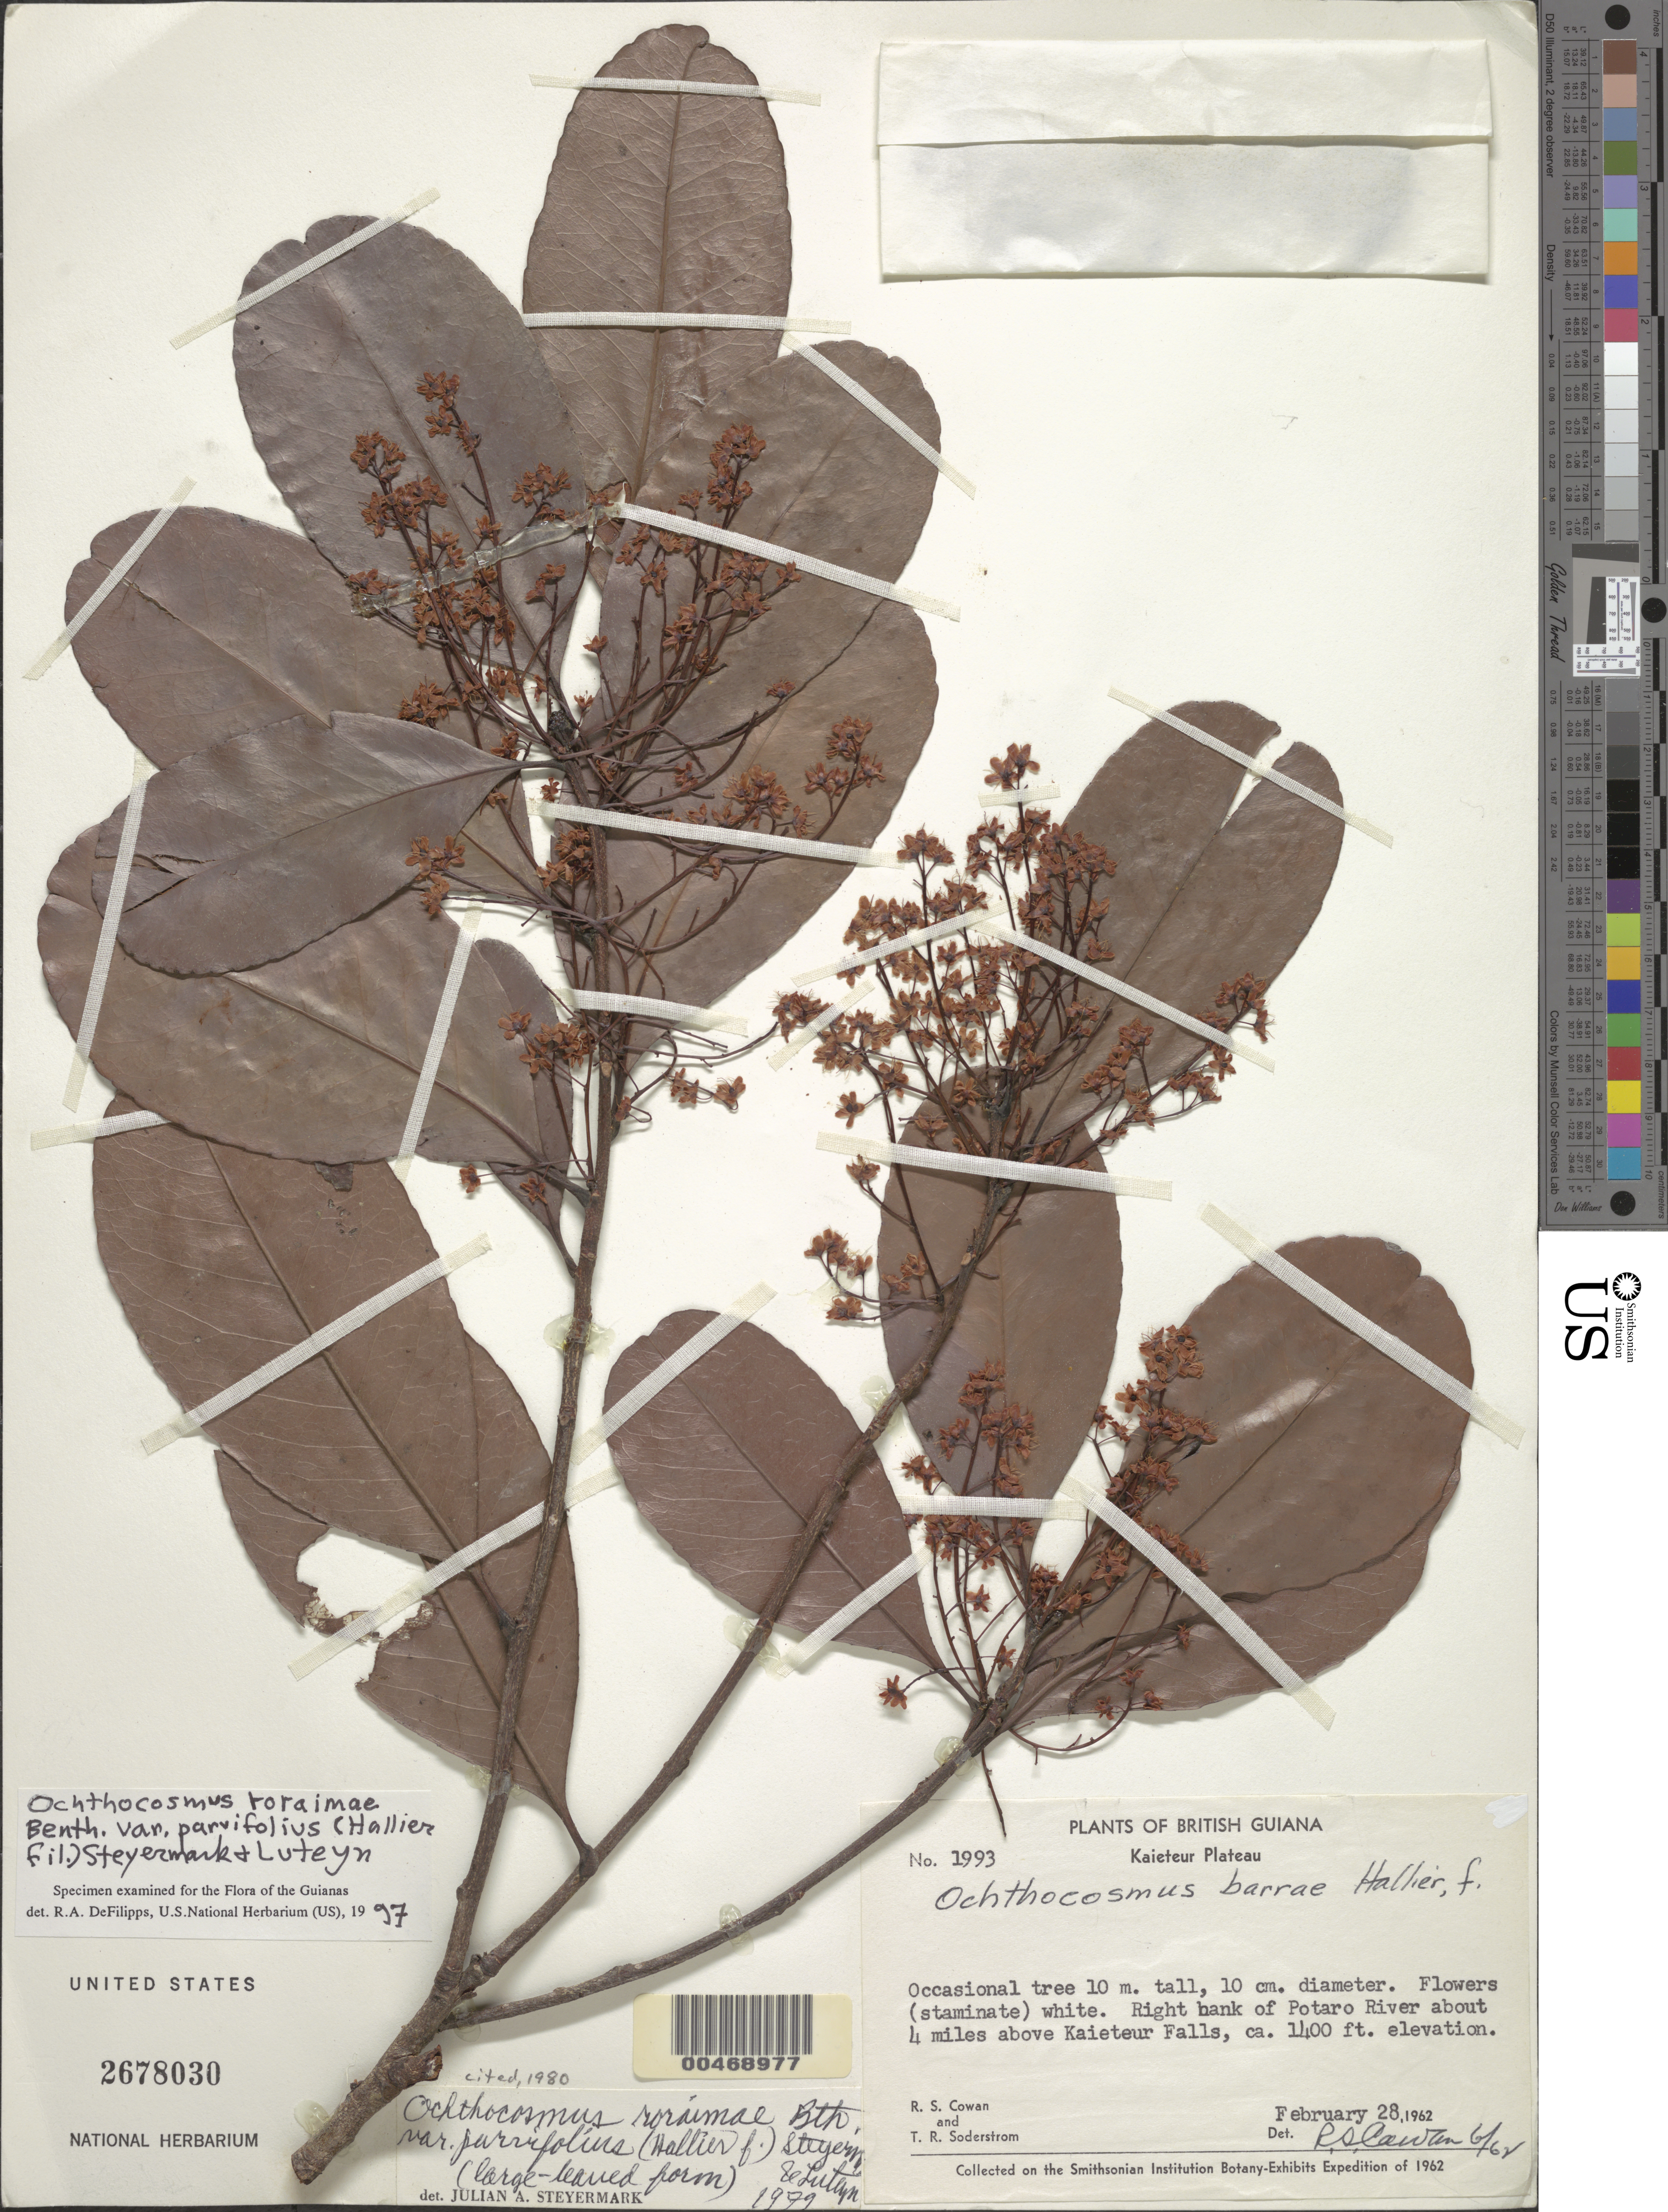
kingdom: Plantae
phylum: Tracheophyta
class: Magnoliopsida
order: Malpighiales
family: Ixonanthaceae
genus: Ochthocosmus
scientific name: Ochthocosmus roraimae var. parvifolius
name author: (Hallier f.) Steyerm.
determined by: DeFilipps, R. A.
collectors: R. S. Cowan & T. R. Soderstrom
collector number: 1993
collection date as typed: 28-Feb-62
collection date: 1962-02-28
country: Guyana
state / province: Potaro-Siparuni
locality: Kaieteur Plateau, right bank of Potaro R., 4 miles above Kaieteur Falls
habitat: Along river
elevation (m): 427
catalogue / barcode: US 2678030